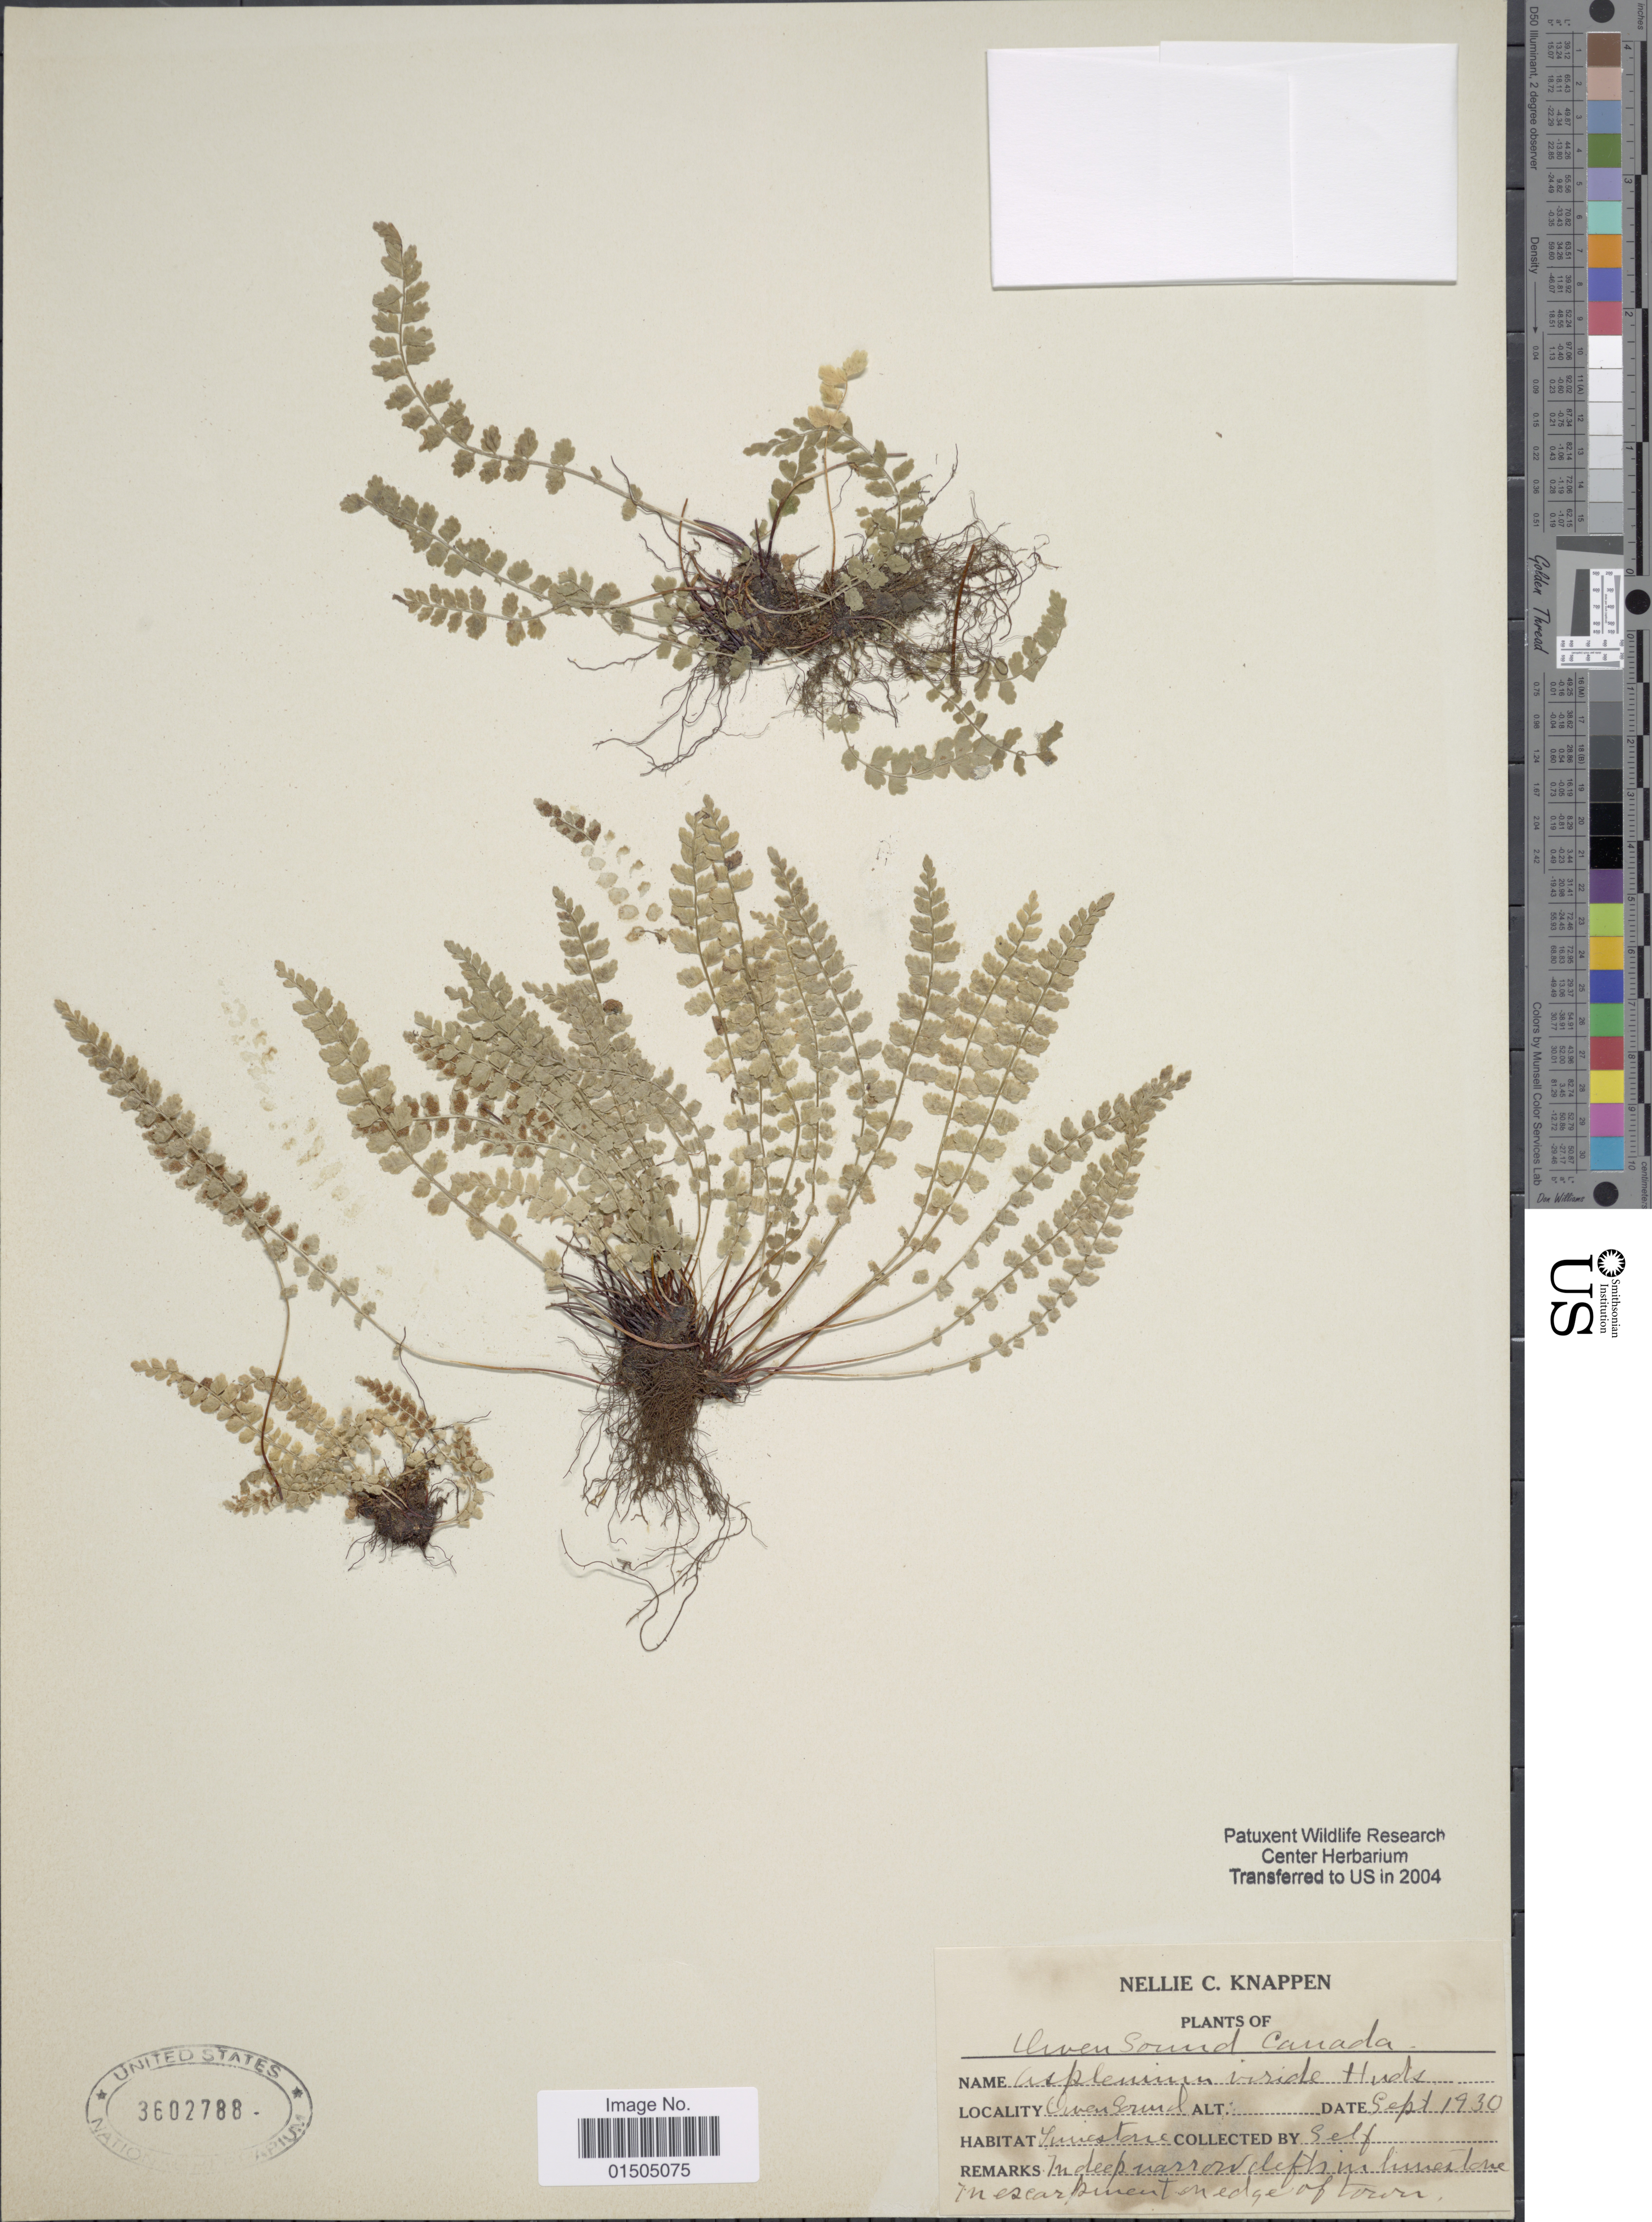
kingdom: Plantae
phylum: Tracheophyta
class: Polypodiopsida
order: Polypodiales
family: Aspleniaceae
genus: Asplenium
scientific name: Asplenium trichomanes-ramosum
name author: L.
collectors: N. Knappen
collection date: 1930-09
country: Canada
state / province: Ontario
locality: Owen Sound.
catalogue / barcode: US 3602788